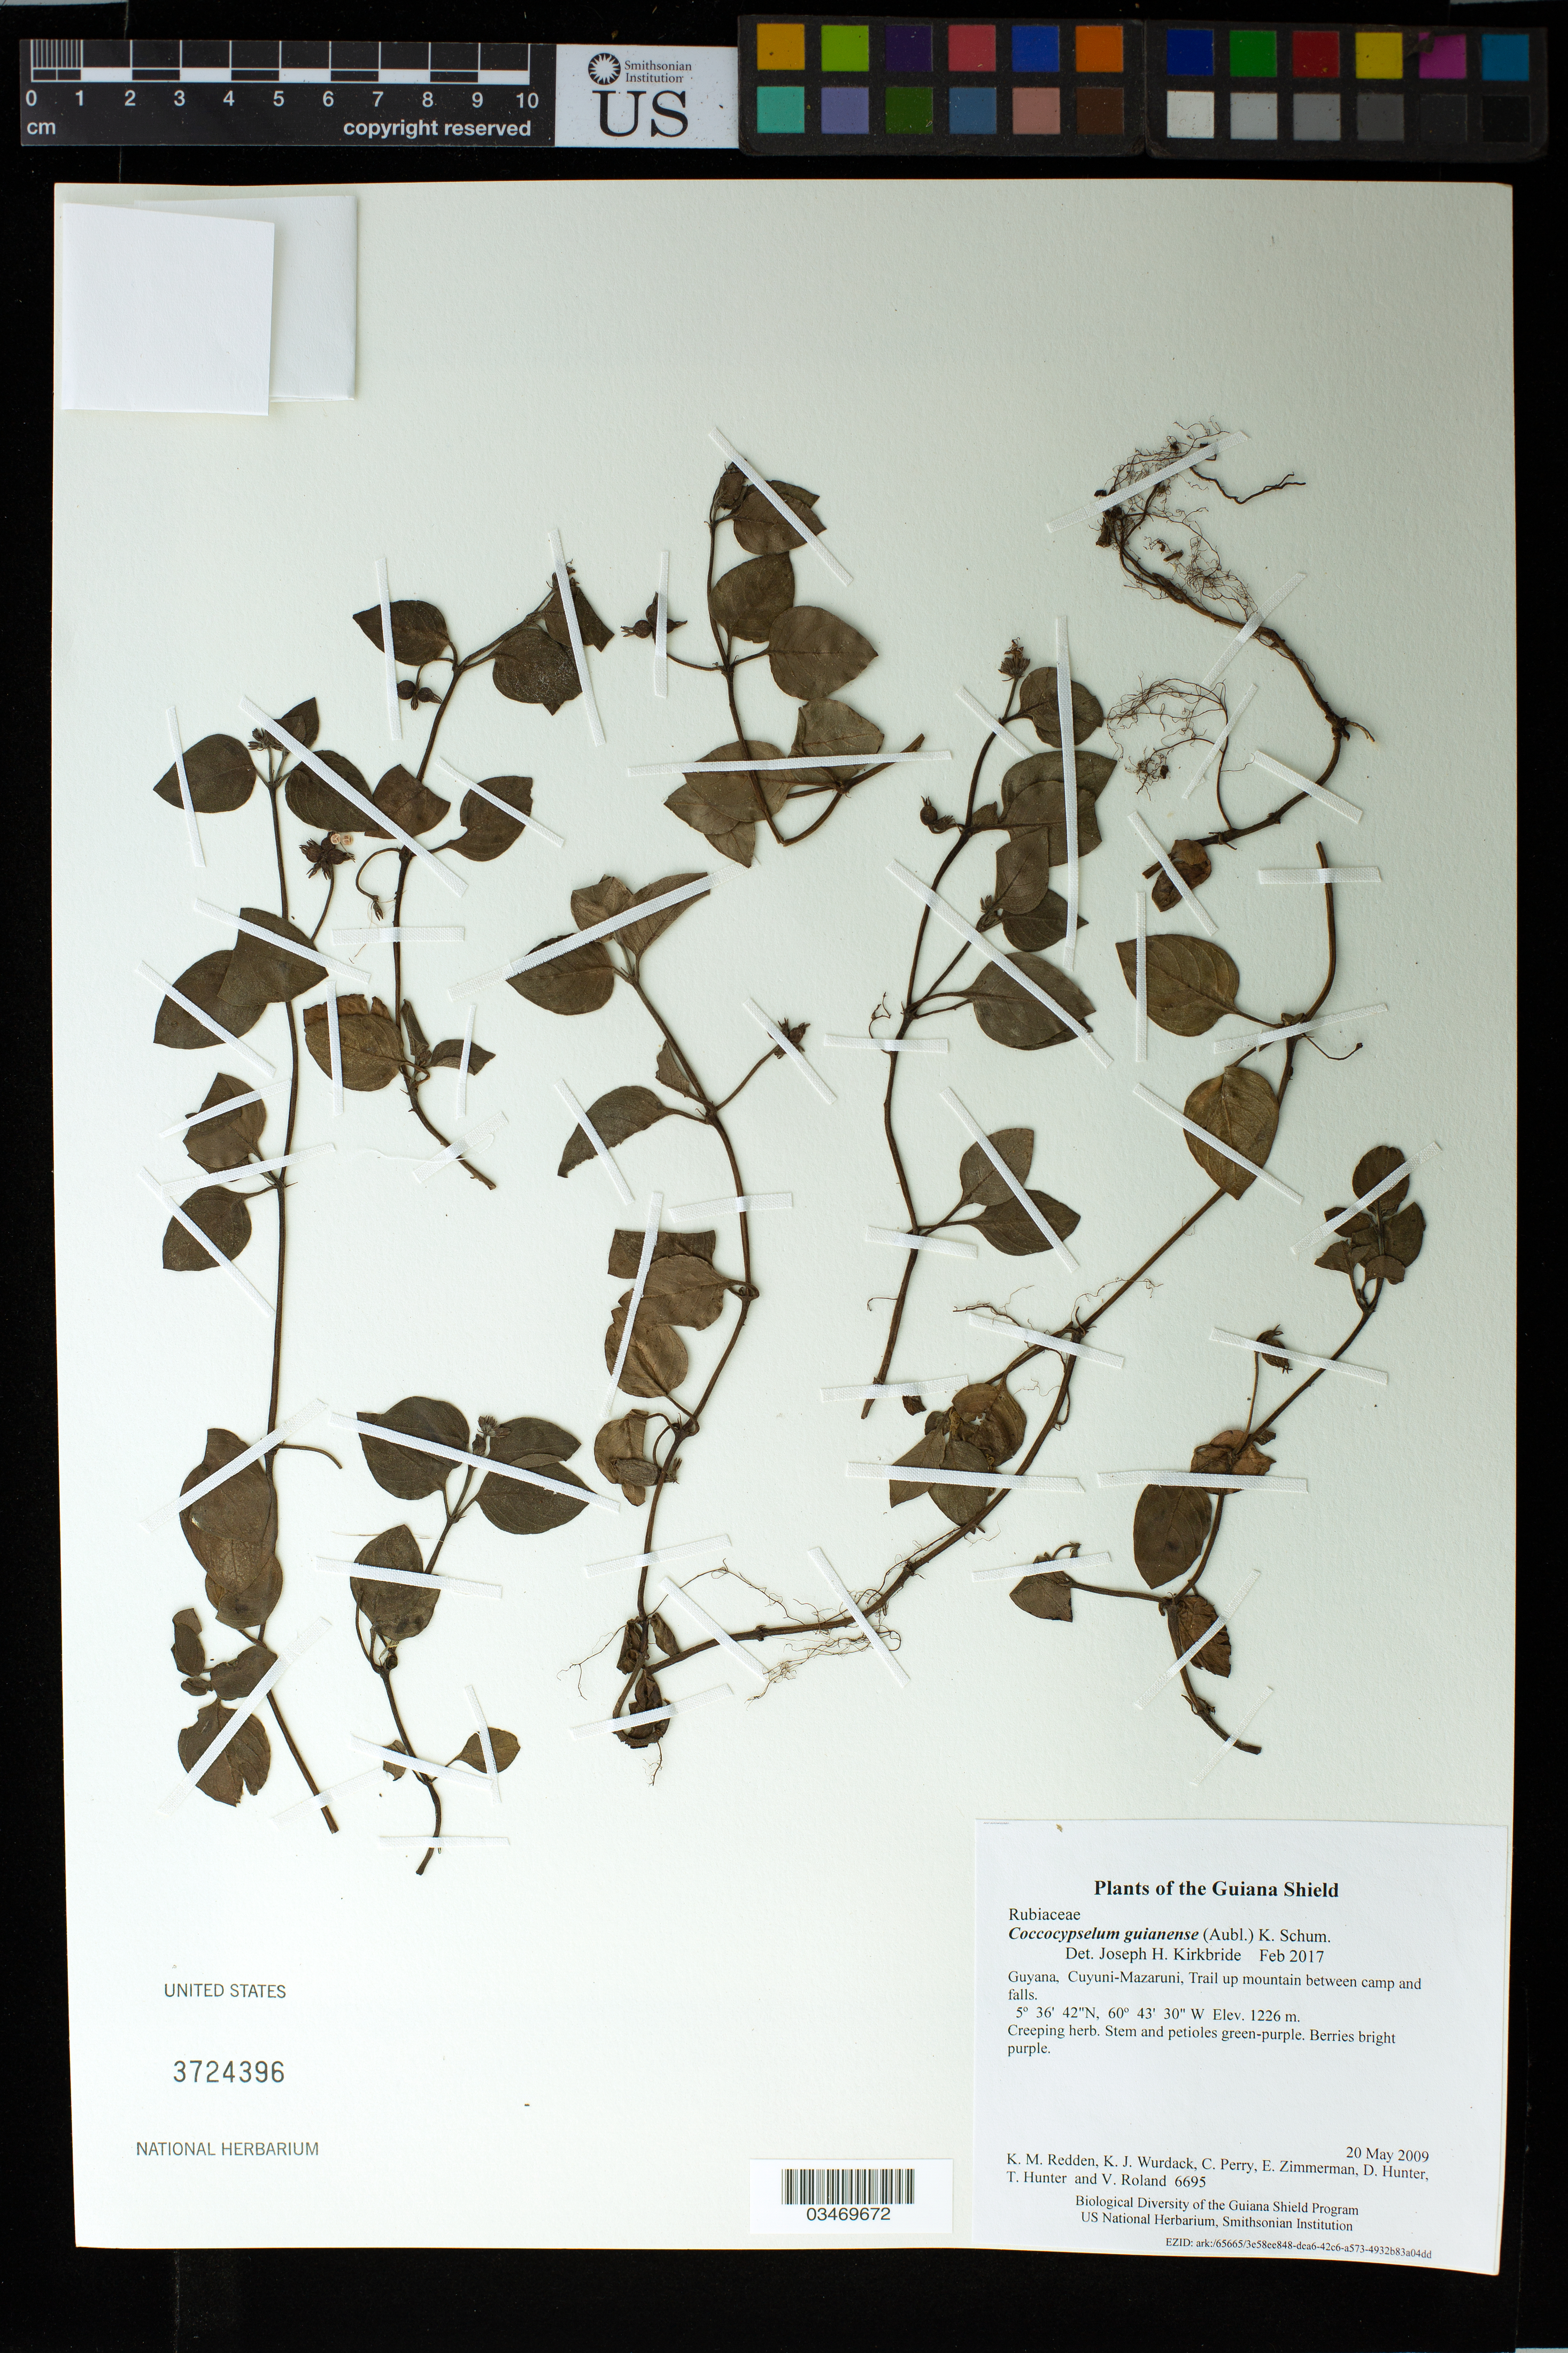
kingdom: Plantae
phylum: Tracheophyta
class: Magnoliopsida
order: Gentianales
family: Rubiaceae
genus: Coccocypselum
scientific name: Coccocypselum guianense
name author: (Aubl.) K. Schum.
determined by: Kirkbride, J. H.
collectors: K. M. Redden, K. Wurdack, C. Perry, E. Zimmerman, D. Hunter, T. Hunter & V. Roland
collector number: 6695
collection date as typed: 20 May 2009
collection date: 2009-05-20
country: Guyana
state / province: Cuyuni-Mazaruni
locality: Trail up mountain between camp and falls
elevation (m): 1226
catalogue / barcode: US 3724396